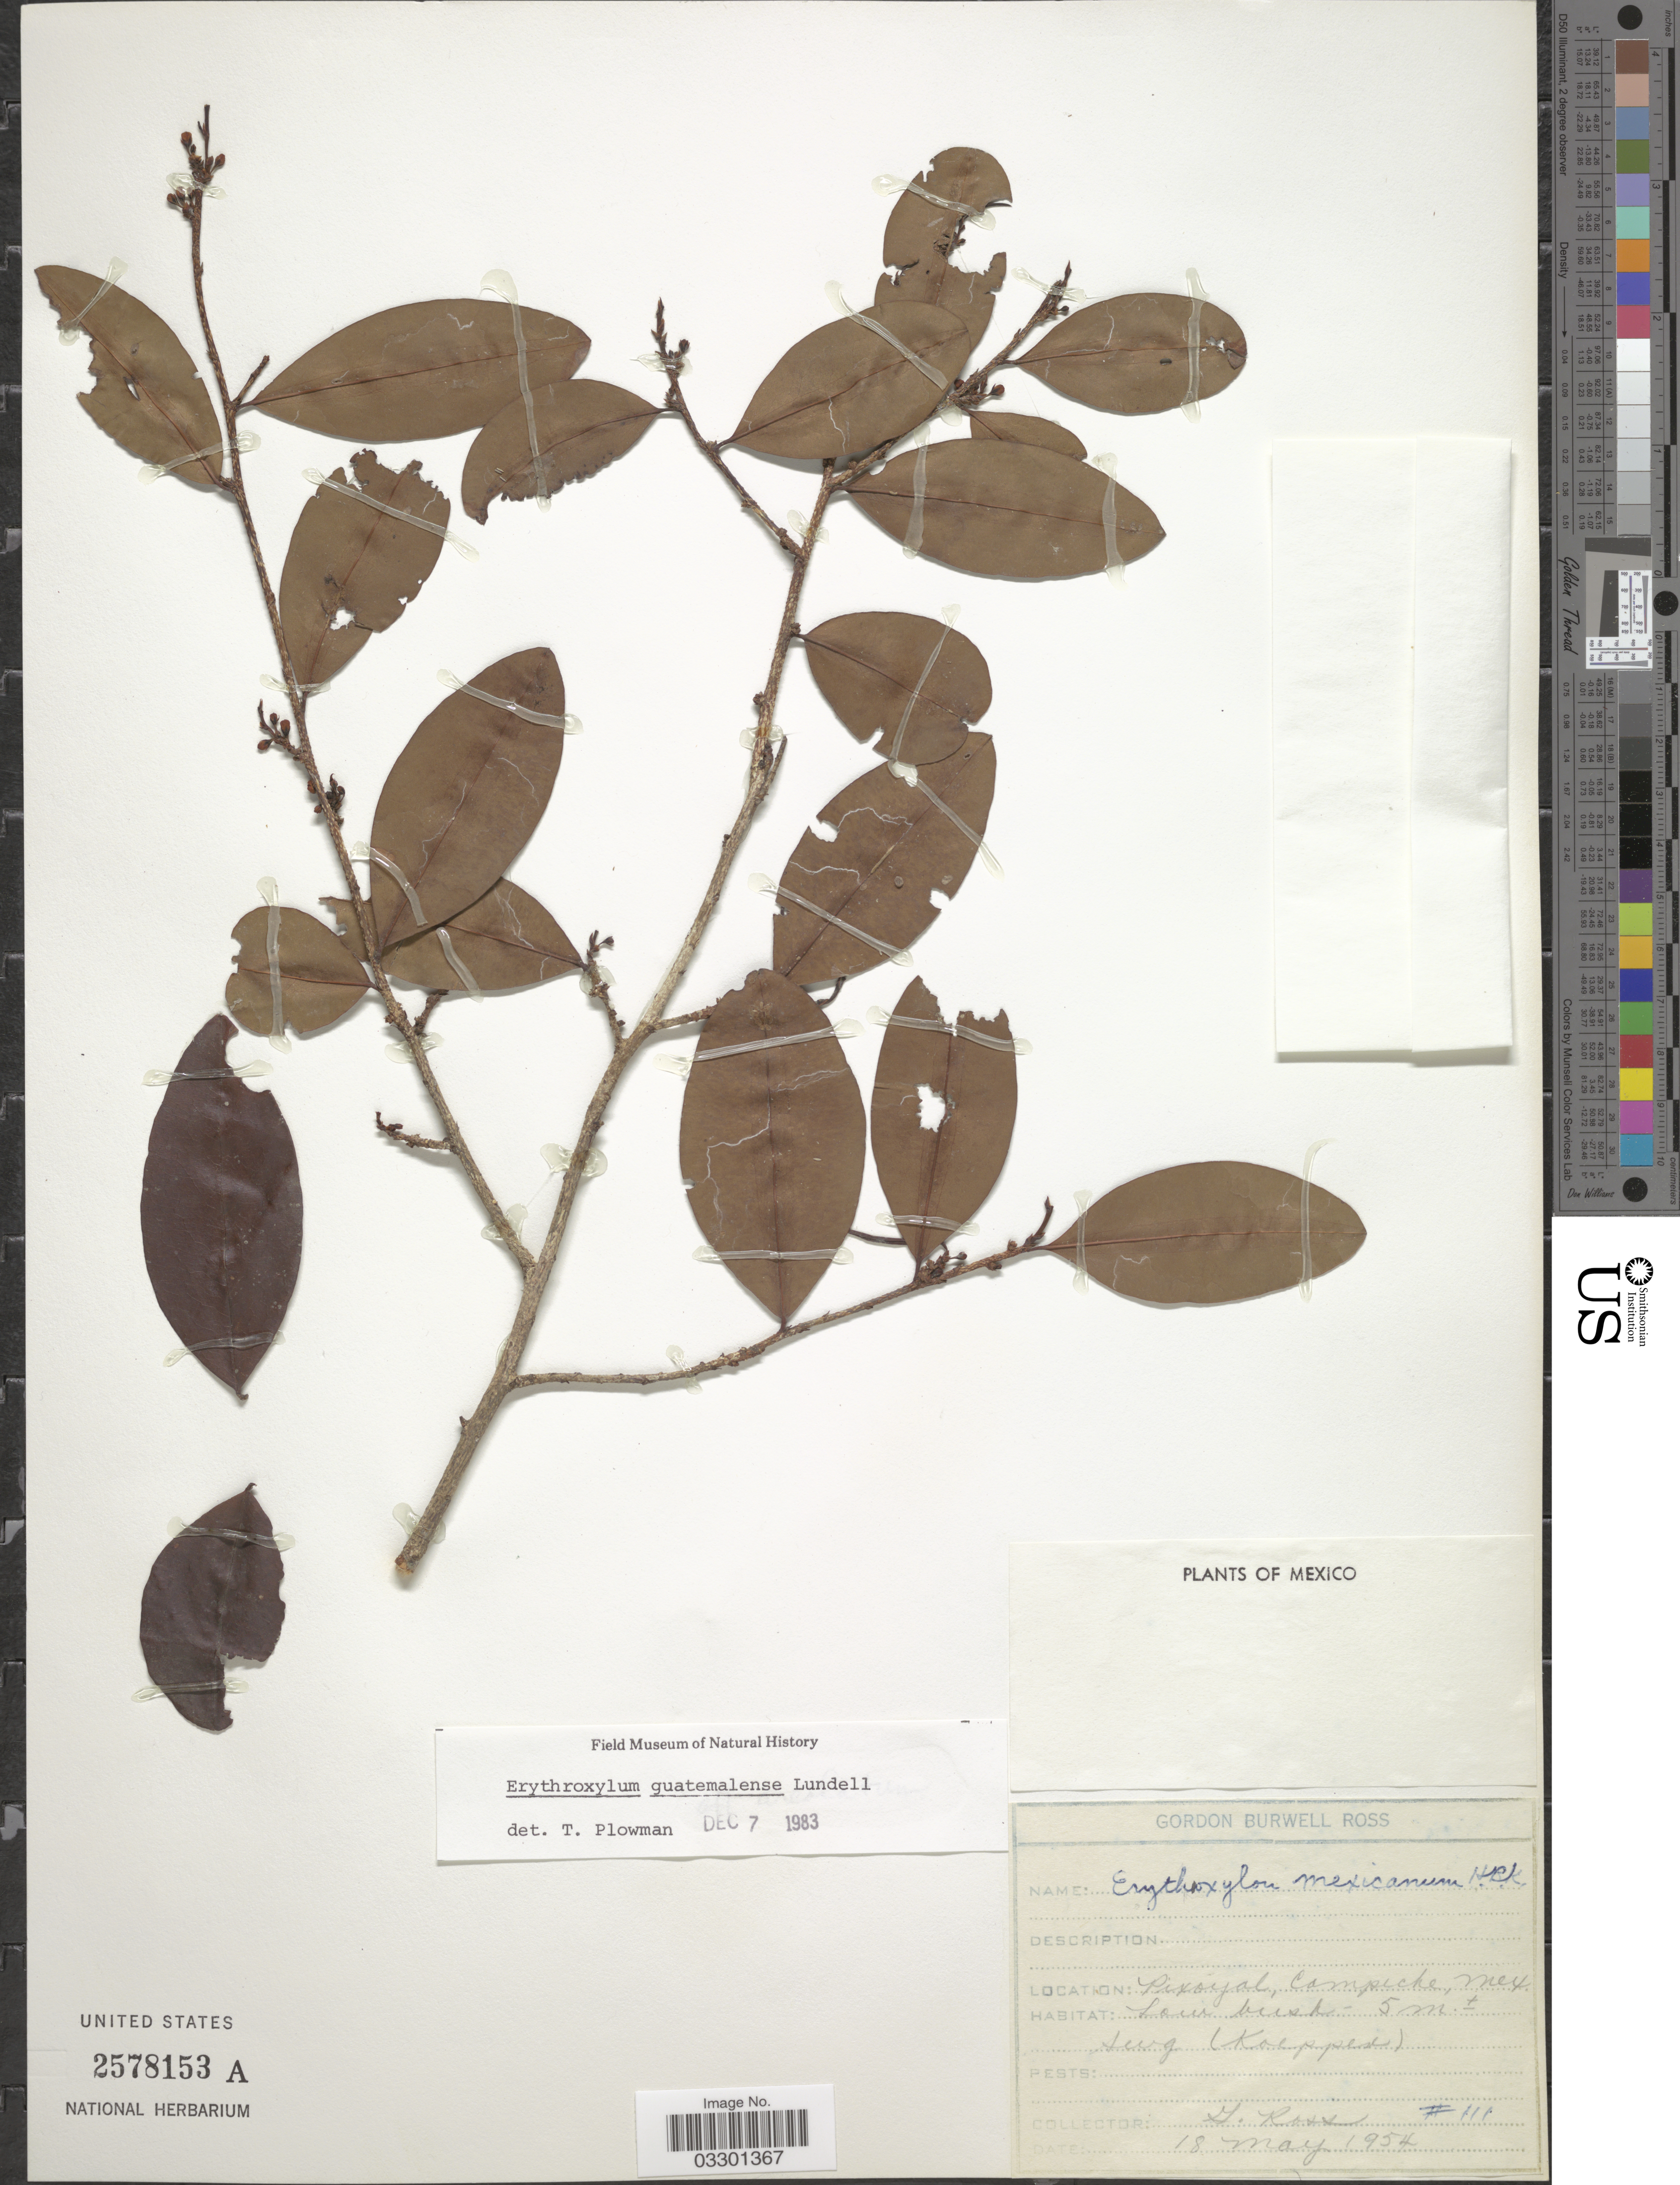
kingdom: Plantae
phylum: Tracheophyta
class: Magnoliopsida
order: Malpighiales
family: Erythroxylaceae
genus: Erythroxylum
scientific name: Erythroxylum guatemalense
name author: Lundell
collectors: J. Ross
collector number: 111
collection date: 1954-05-18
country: Mexico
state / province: Campeche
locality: Pixoyal.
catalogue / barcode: US 2578153A